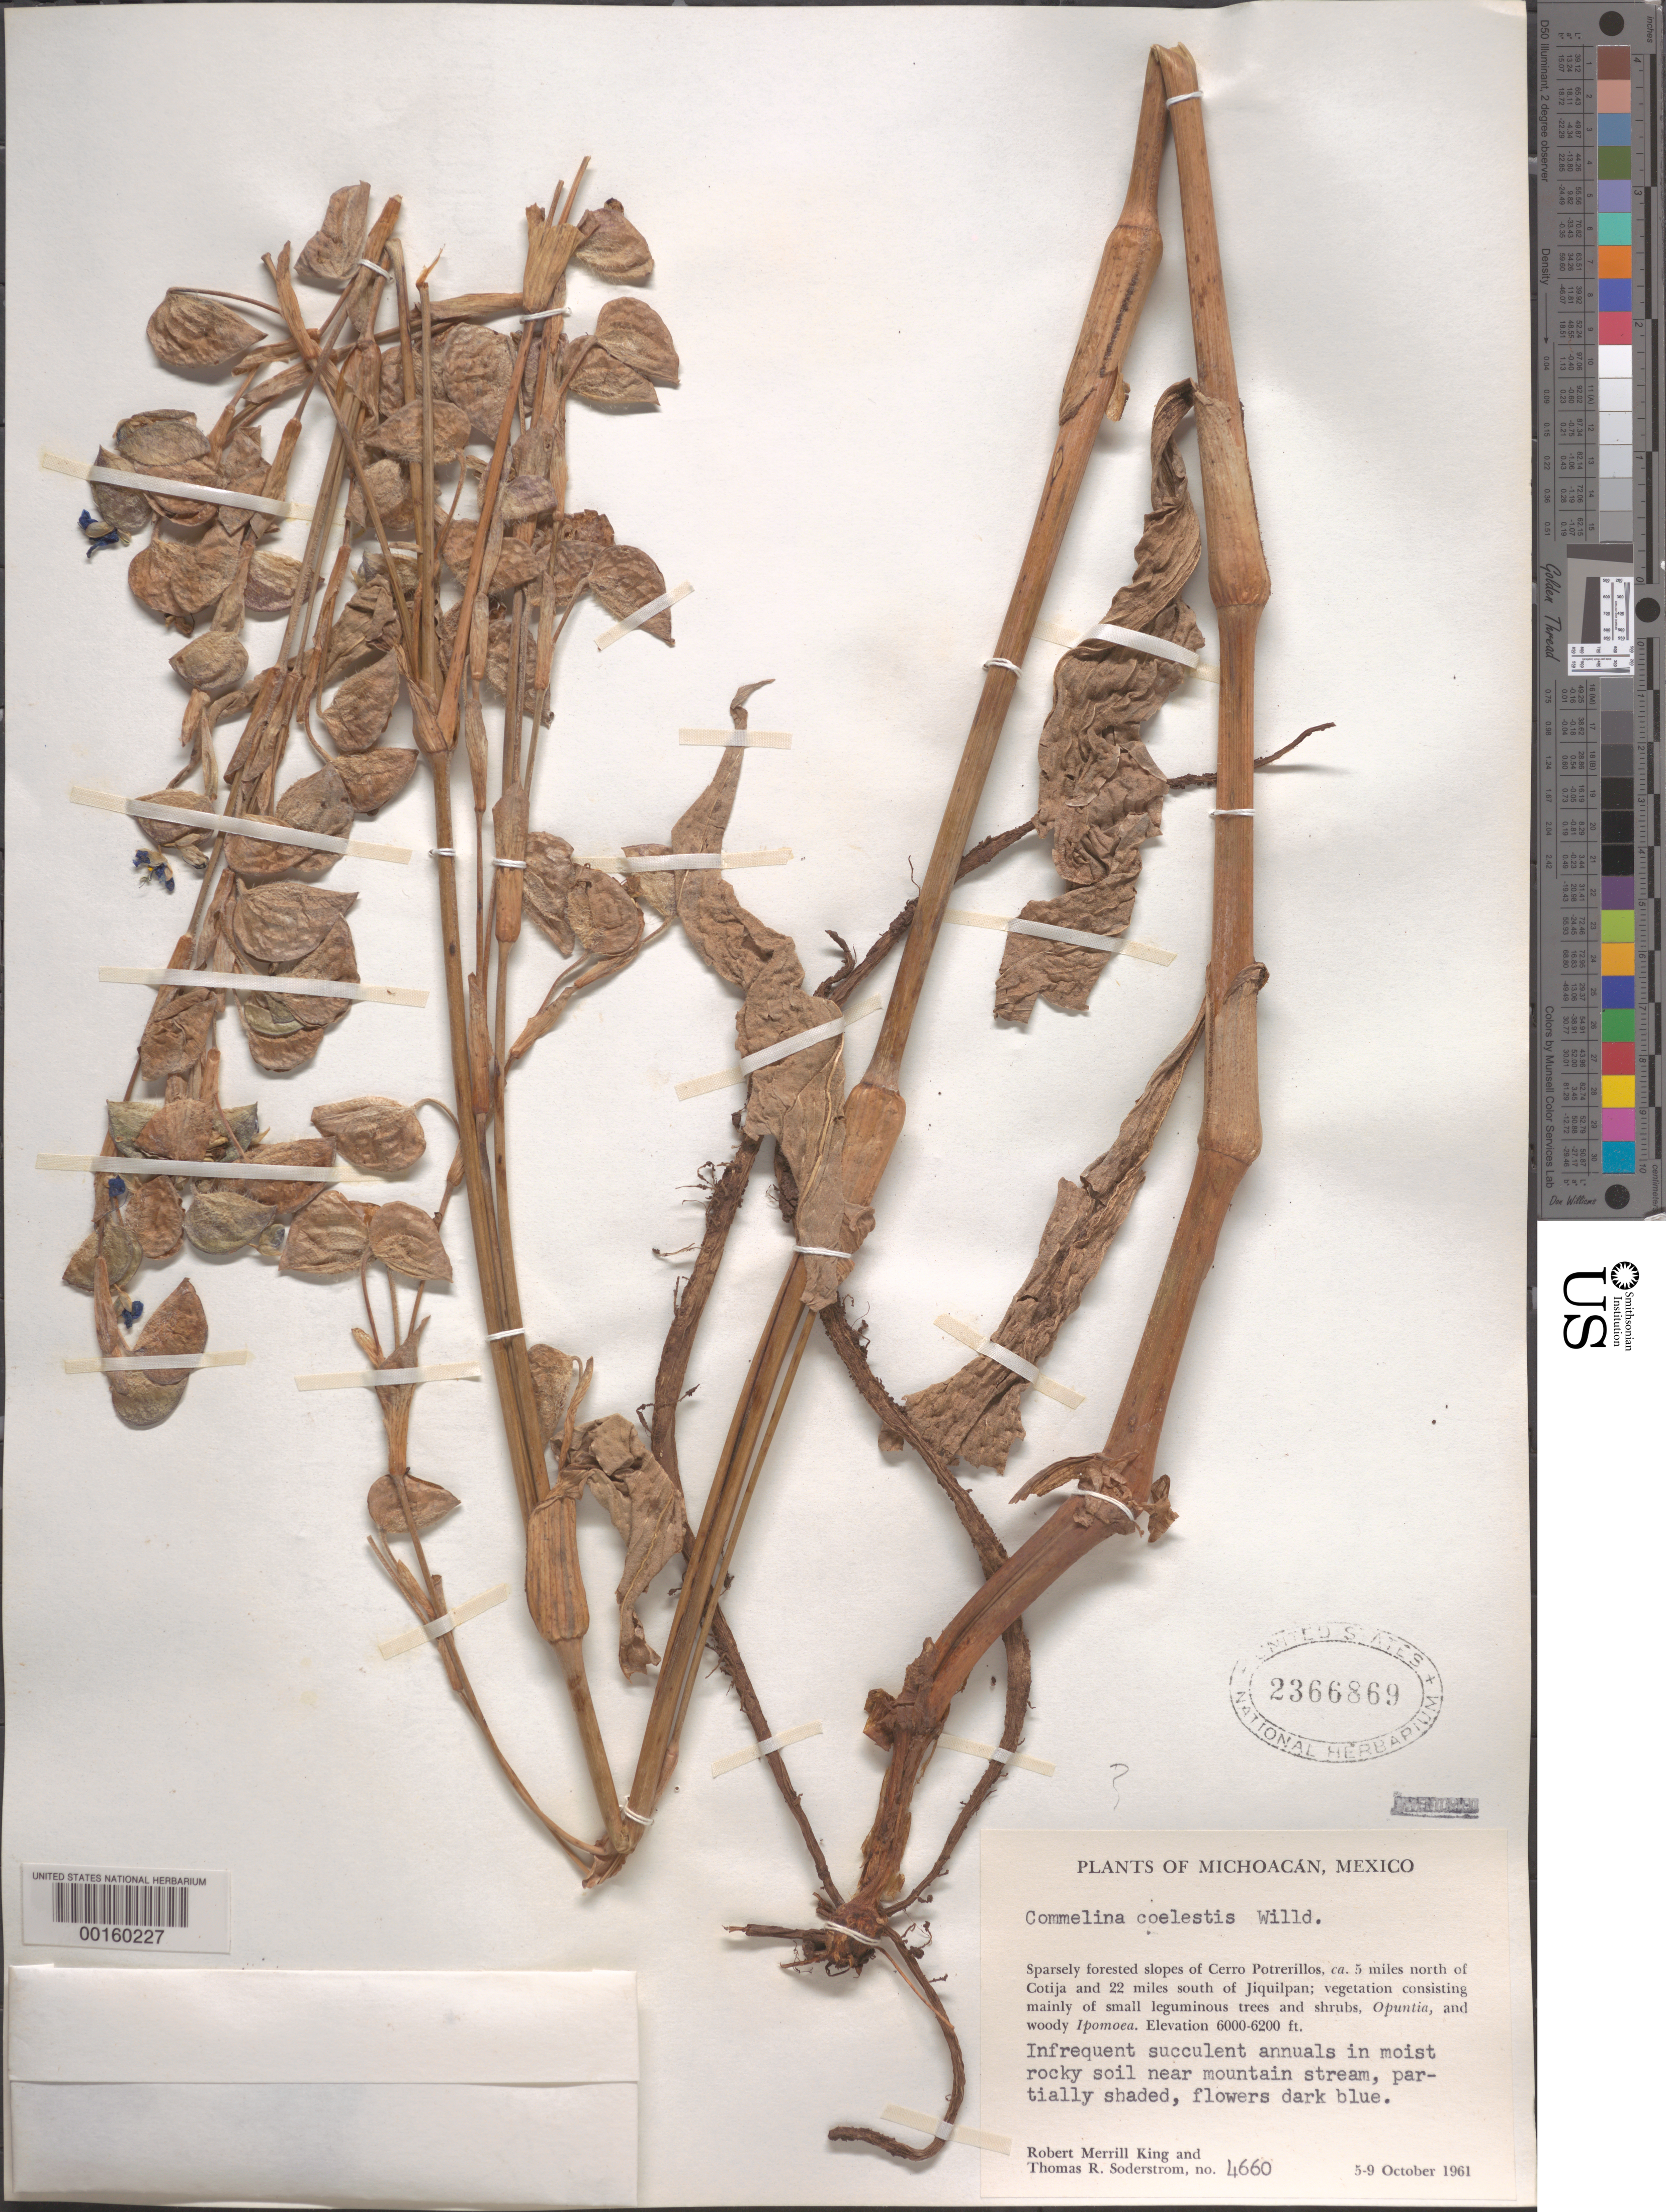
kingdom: Plantae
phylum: Tracheophyta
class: Liliopsida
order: Commelinales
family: Commelinaceae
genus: Commelina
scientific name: Commelina coelestis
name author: Willd.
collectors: R. M. King & T. R. Soderstrom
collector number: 4660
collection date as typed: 05 Oct 1961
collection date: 1961-10-05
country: Mexico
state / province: Michoacán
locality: Slopes of cerro potrerillos Jiquilpan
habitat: Moist soil, in shade near mountain stream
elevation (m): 1830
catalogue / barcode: US 2366869